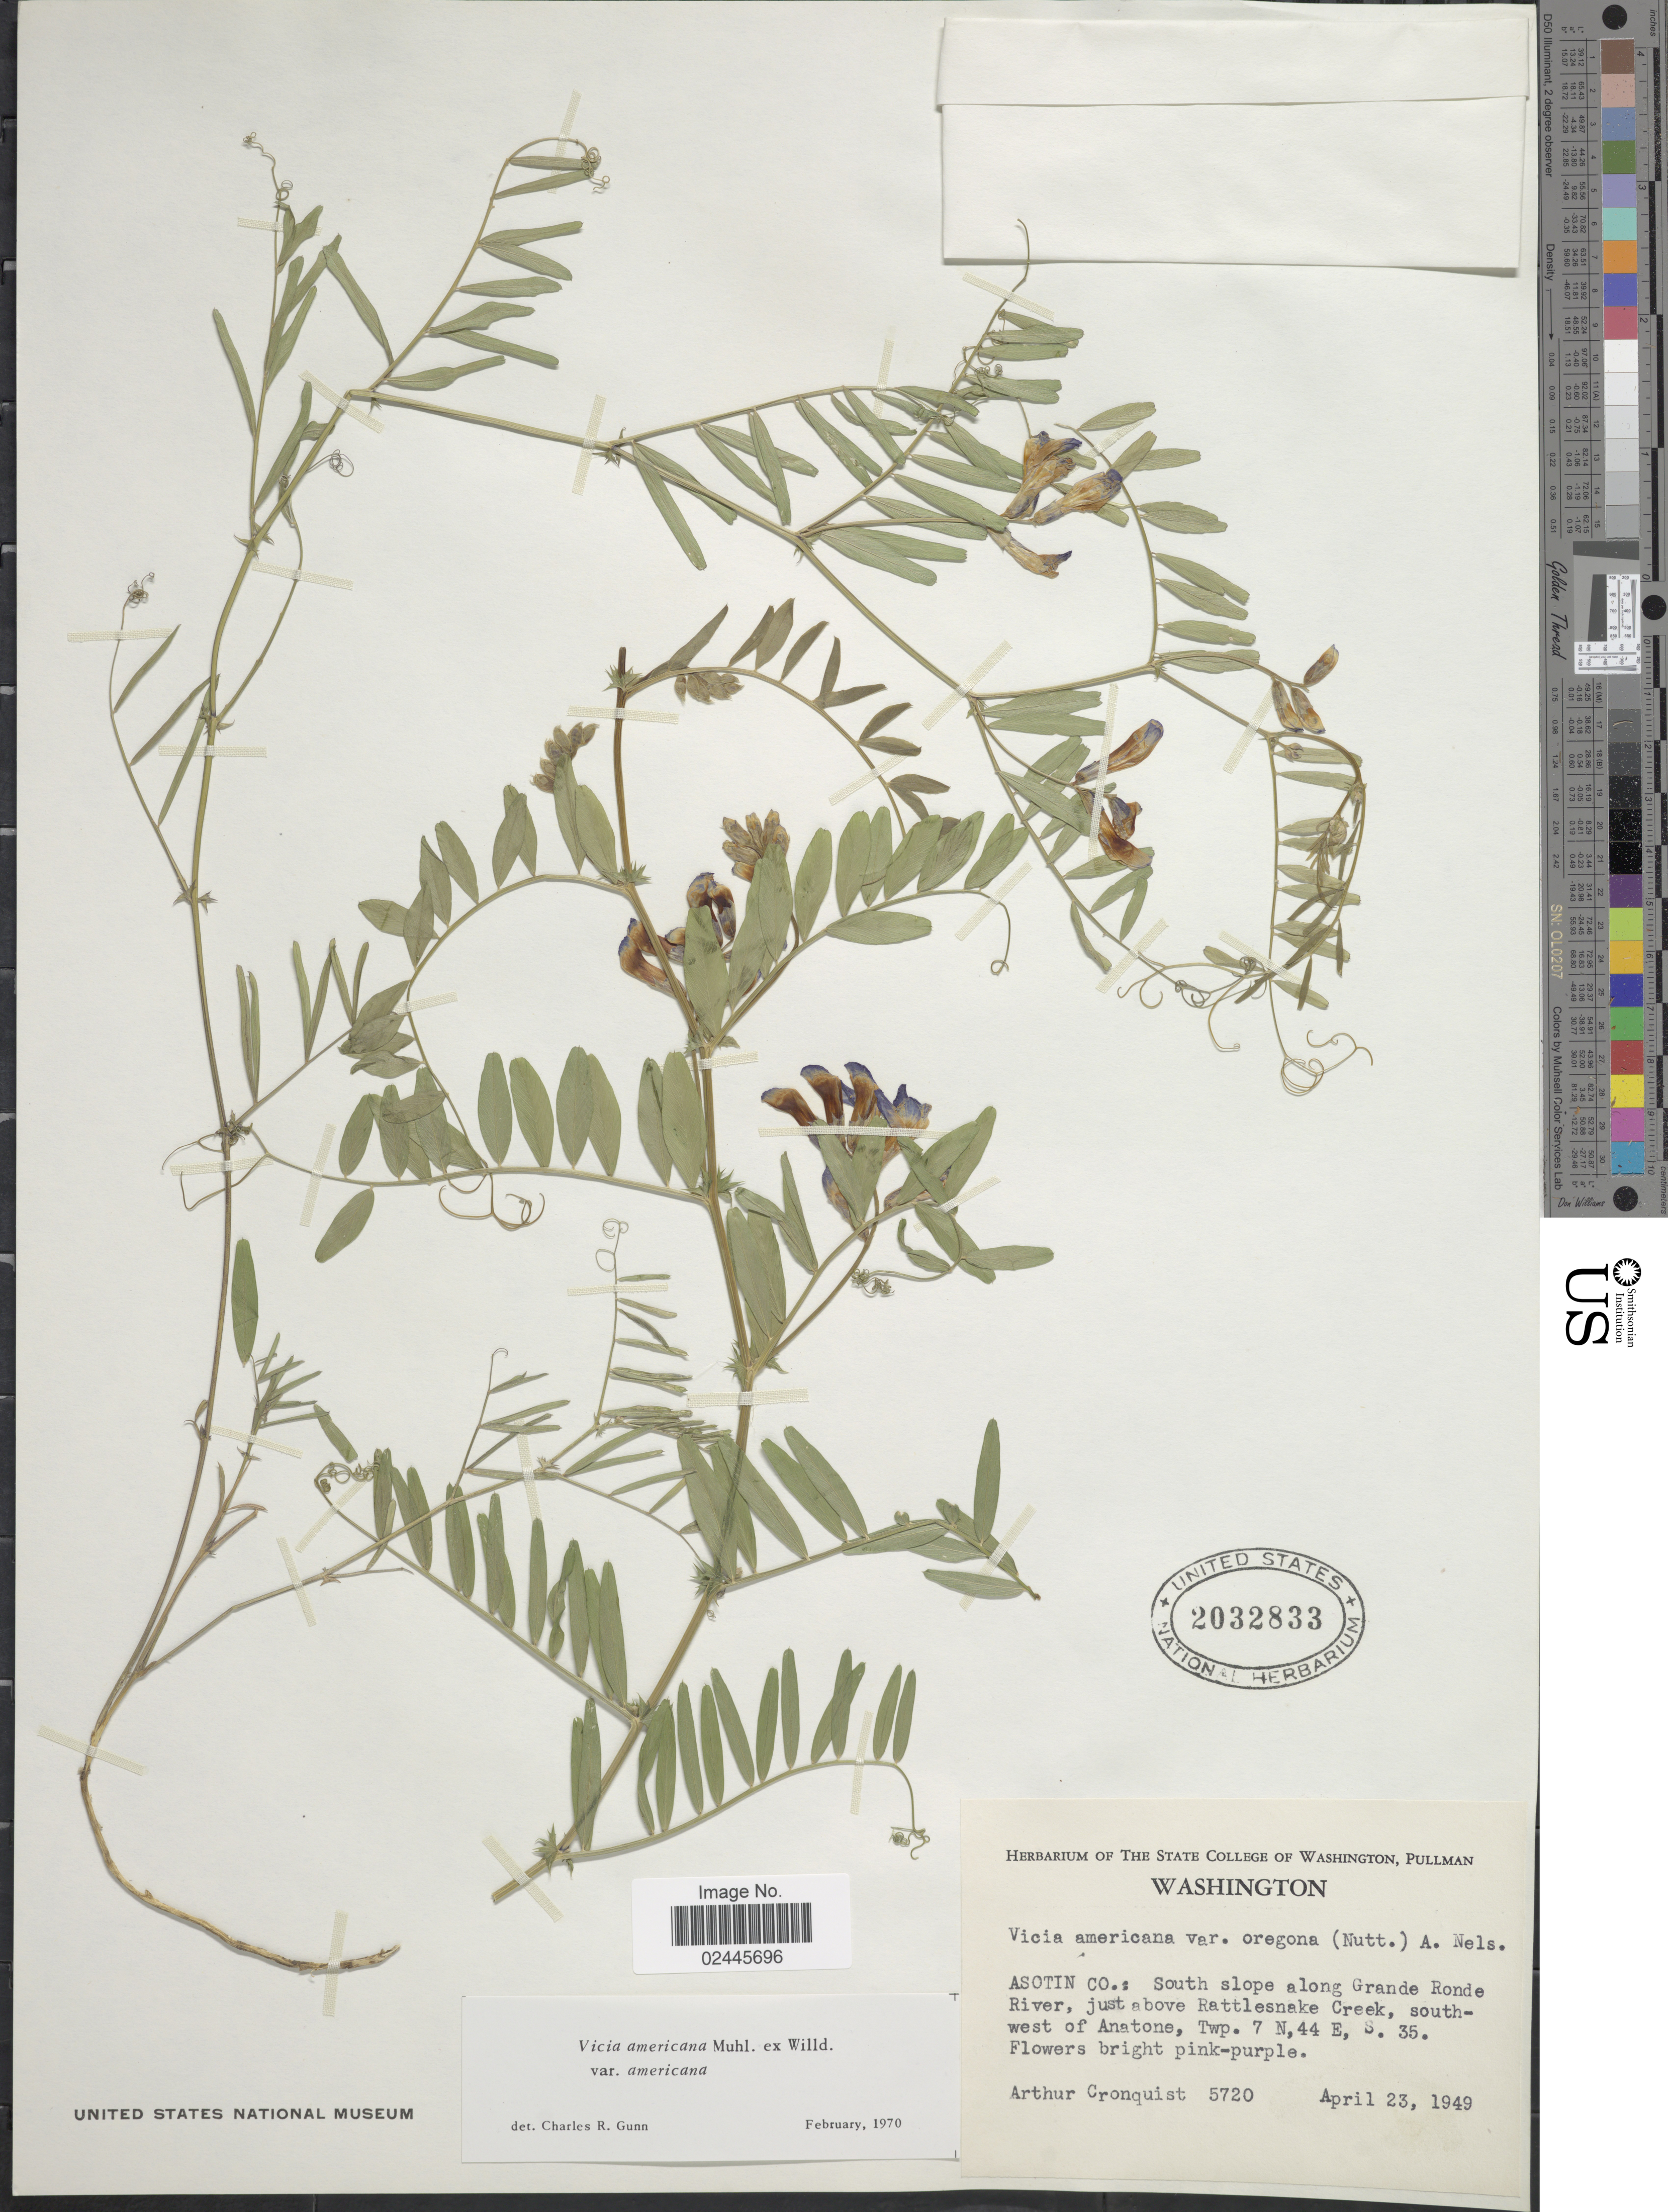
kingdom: Plantae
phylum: Tracheophyta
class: Magnoliopsida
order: Fabales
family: Fabaceae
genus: Vicia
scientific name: Vicia americana var. americana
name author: Muhl. ex Willd.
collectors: A. J. Cronquist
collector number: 5720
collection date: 1949-04-23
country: United States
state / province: Washington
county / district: Asotin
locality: Asotin Co.: South slope along Grande Ronde River, just above Rattlesnake Creek, southwest of Anatone, TWp. 7N, 44 E, S. 35.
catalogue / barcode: US 2032833